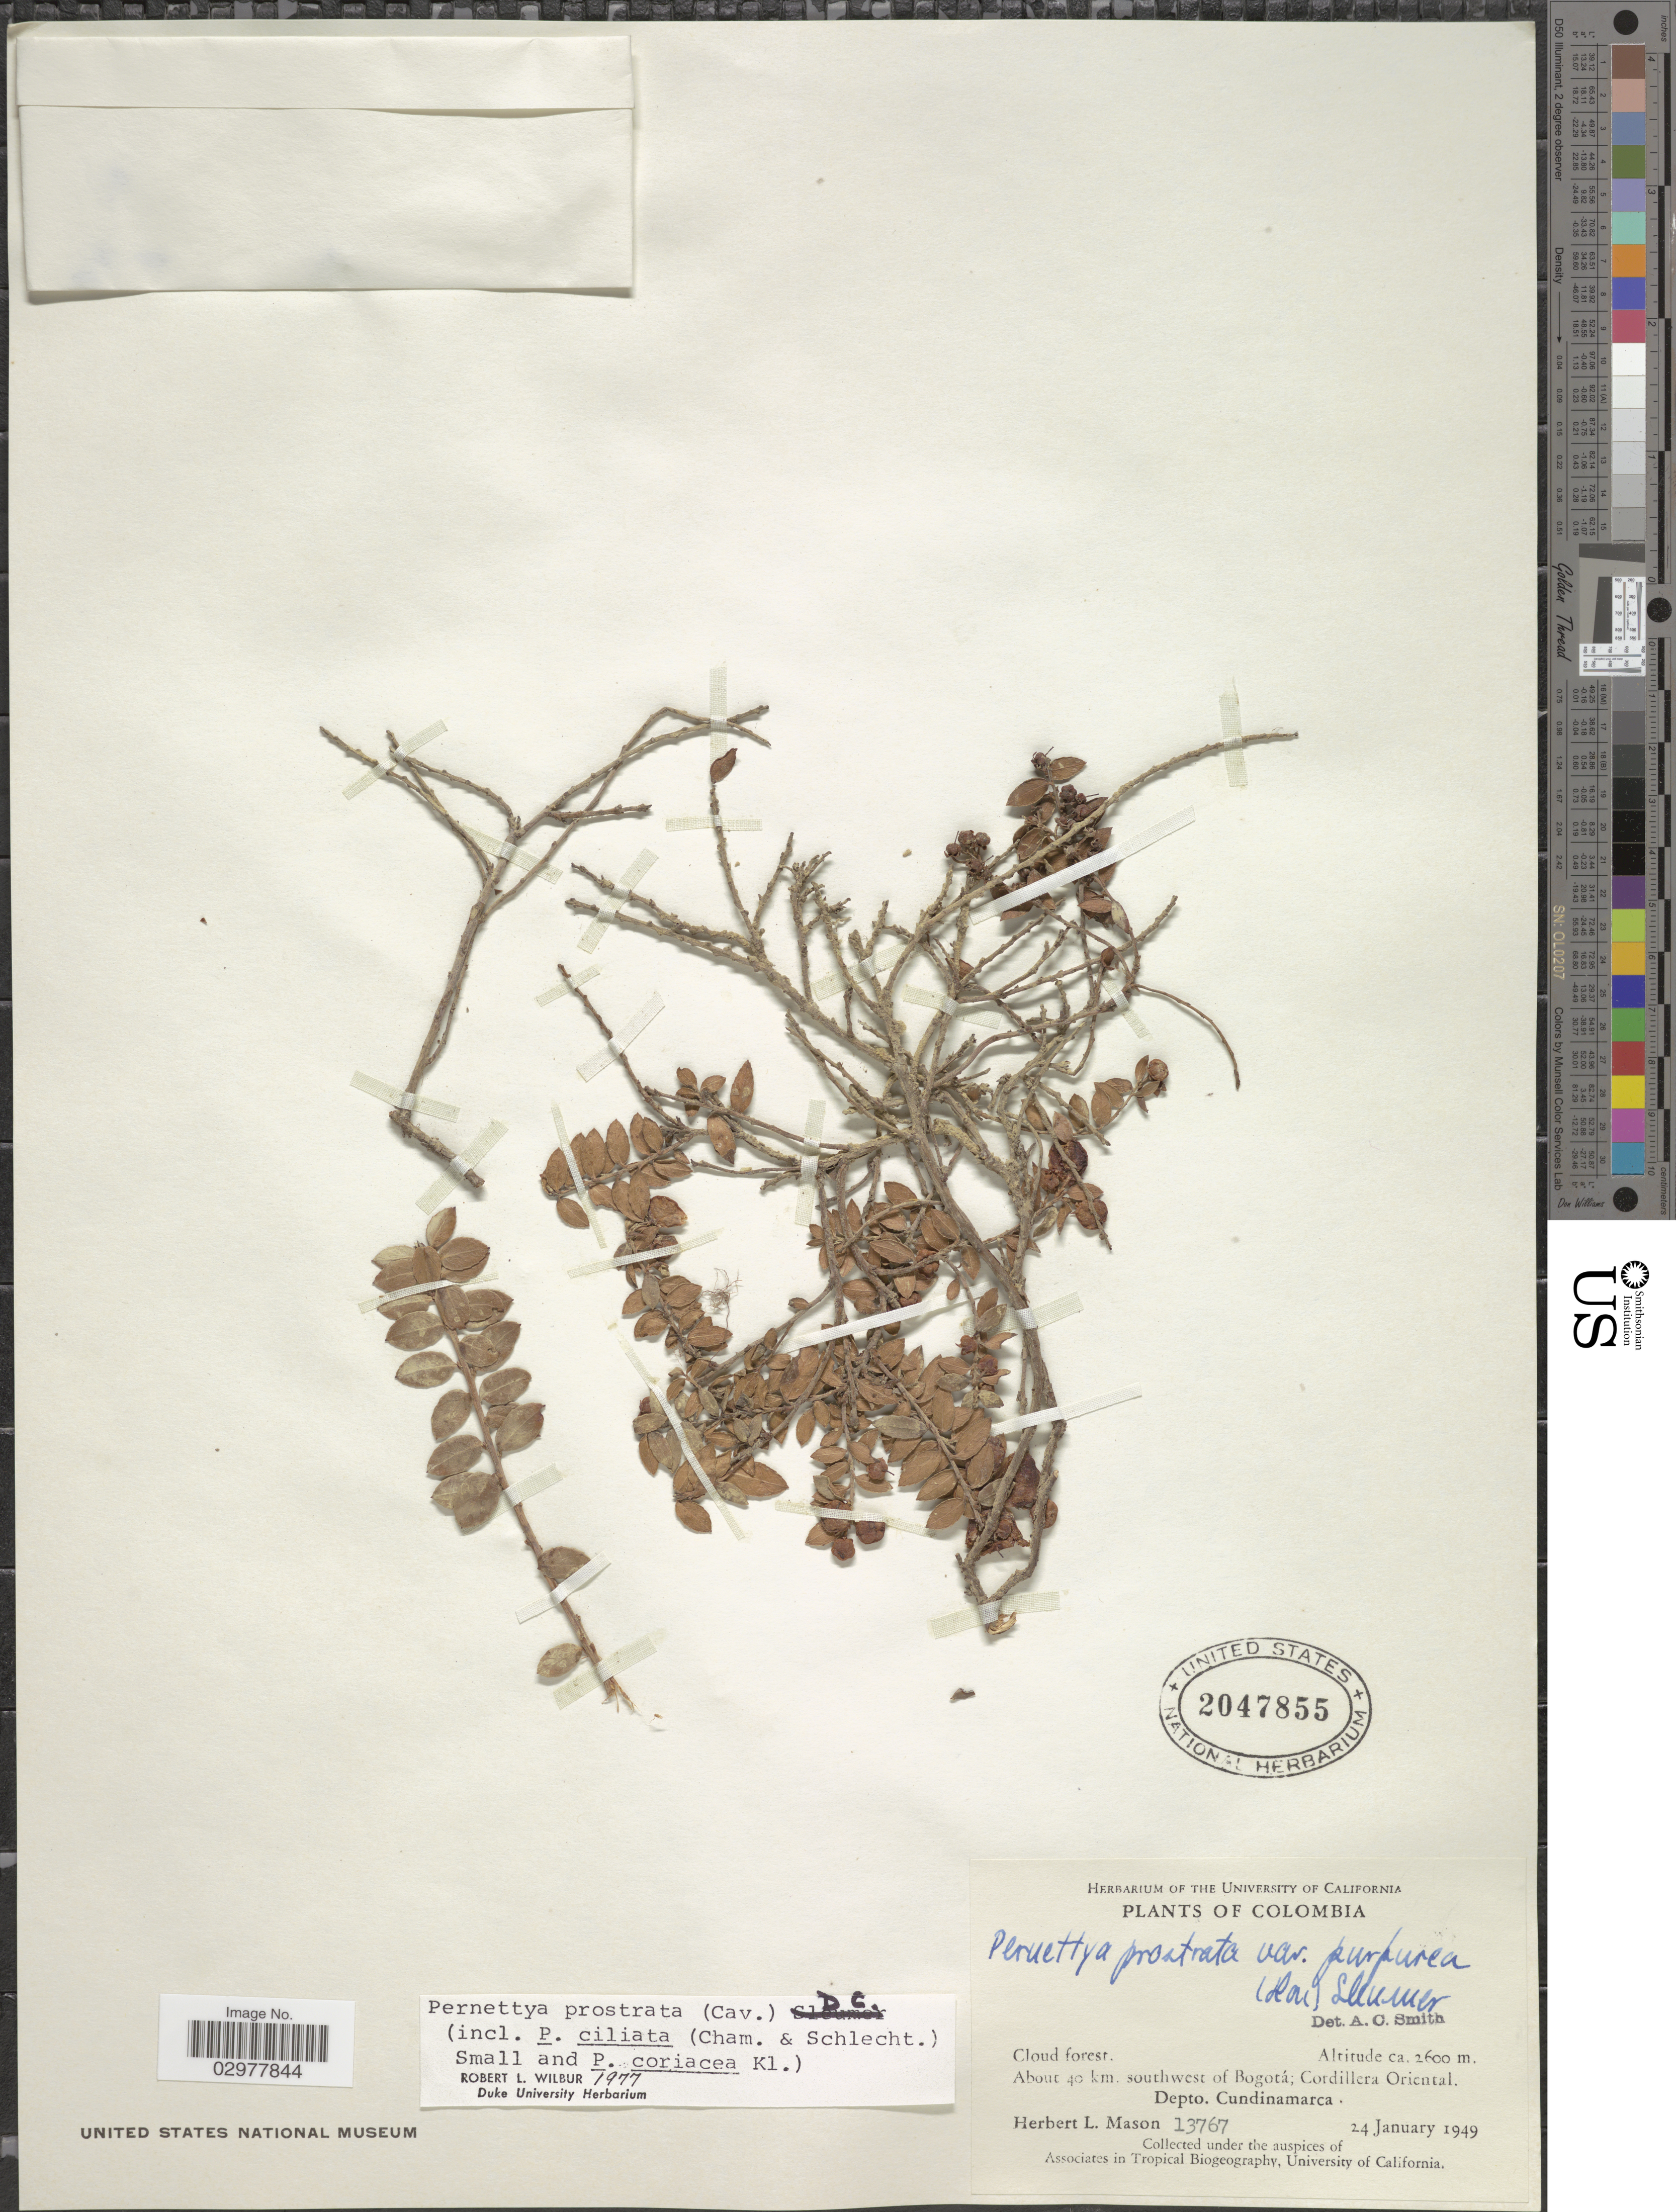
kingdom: Plantae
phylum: Tracheophyta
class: Magnoliopsida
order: Ericales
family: Ericaceae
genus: Pernettya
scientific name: Pernettya prostrata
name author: (Cav.) DC.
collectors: H. L. Mason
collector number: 13767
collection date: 1949-01-24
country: Colombia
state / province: Cundinamarca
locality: About 40 km. southwest of Bogotá; Cordillera Oriental. Depto. Cundinamarca.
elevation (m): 2600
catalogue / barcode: US 2047855